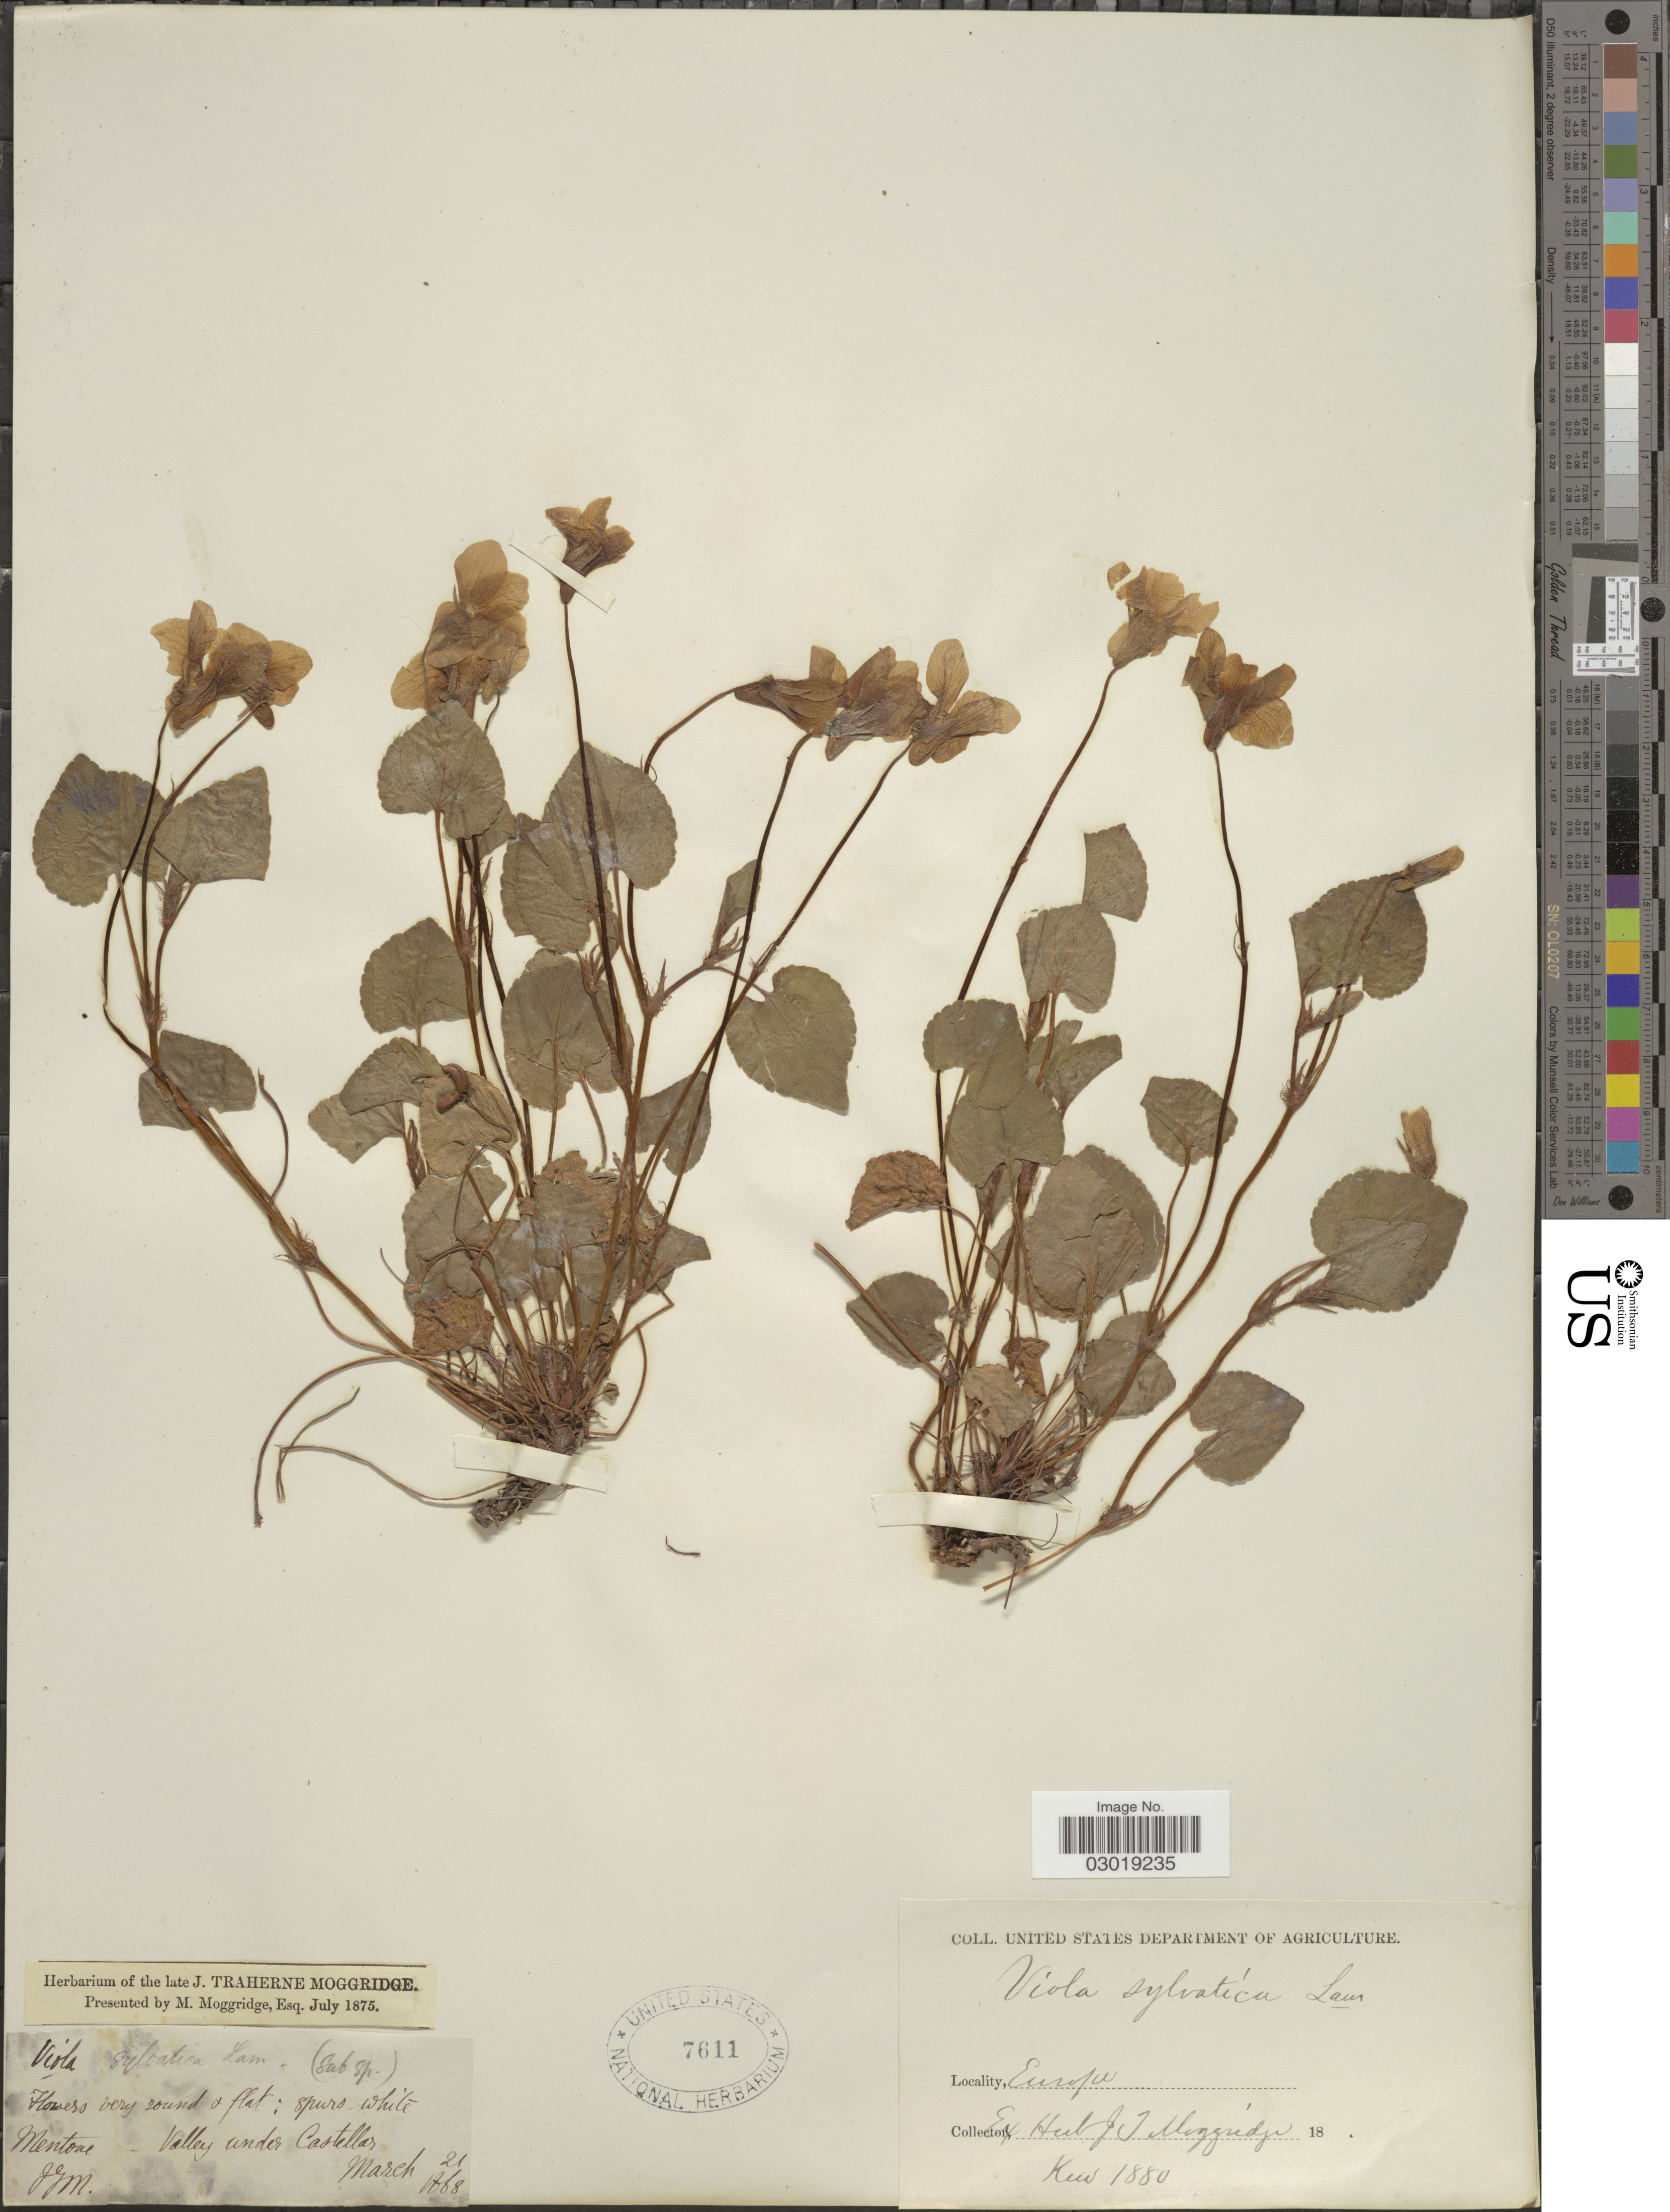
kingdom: Plantae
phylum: Tracheophyta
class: Magnoliopsida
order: Malpighiales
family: Violaceae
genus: Viola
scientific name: Viola sylvatica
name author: Fr.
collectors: ex herb. J.T. Moggridge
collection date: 1868-03-21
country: France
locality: Europe, Mentone, Valley under Castellas.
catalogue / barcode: US 7611